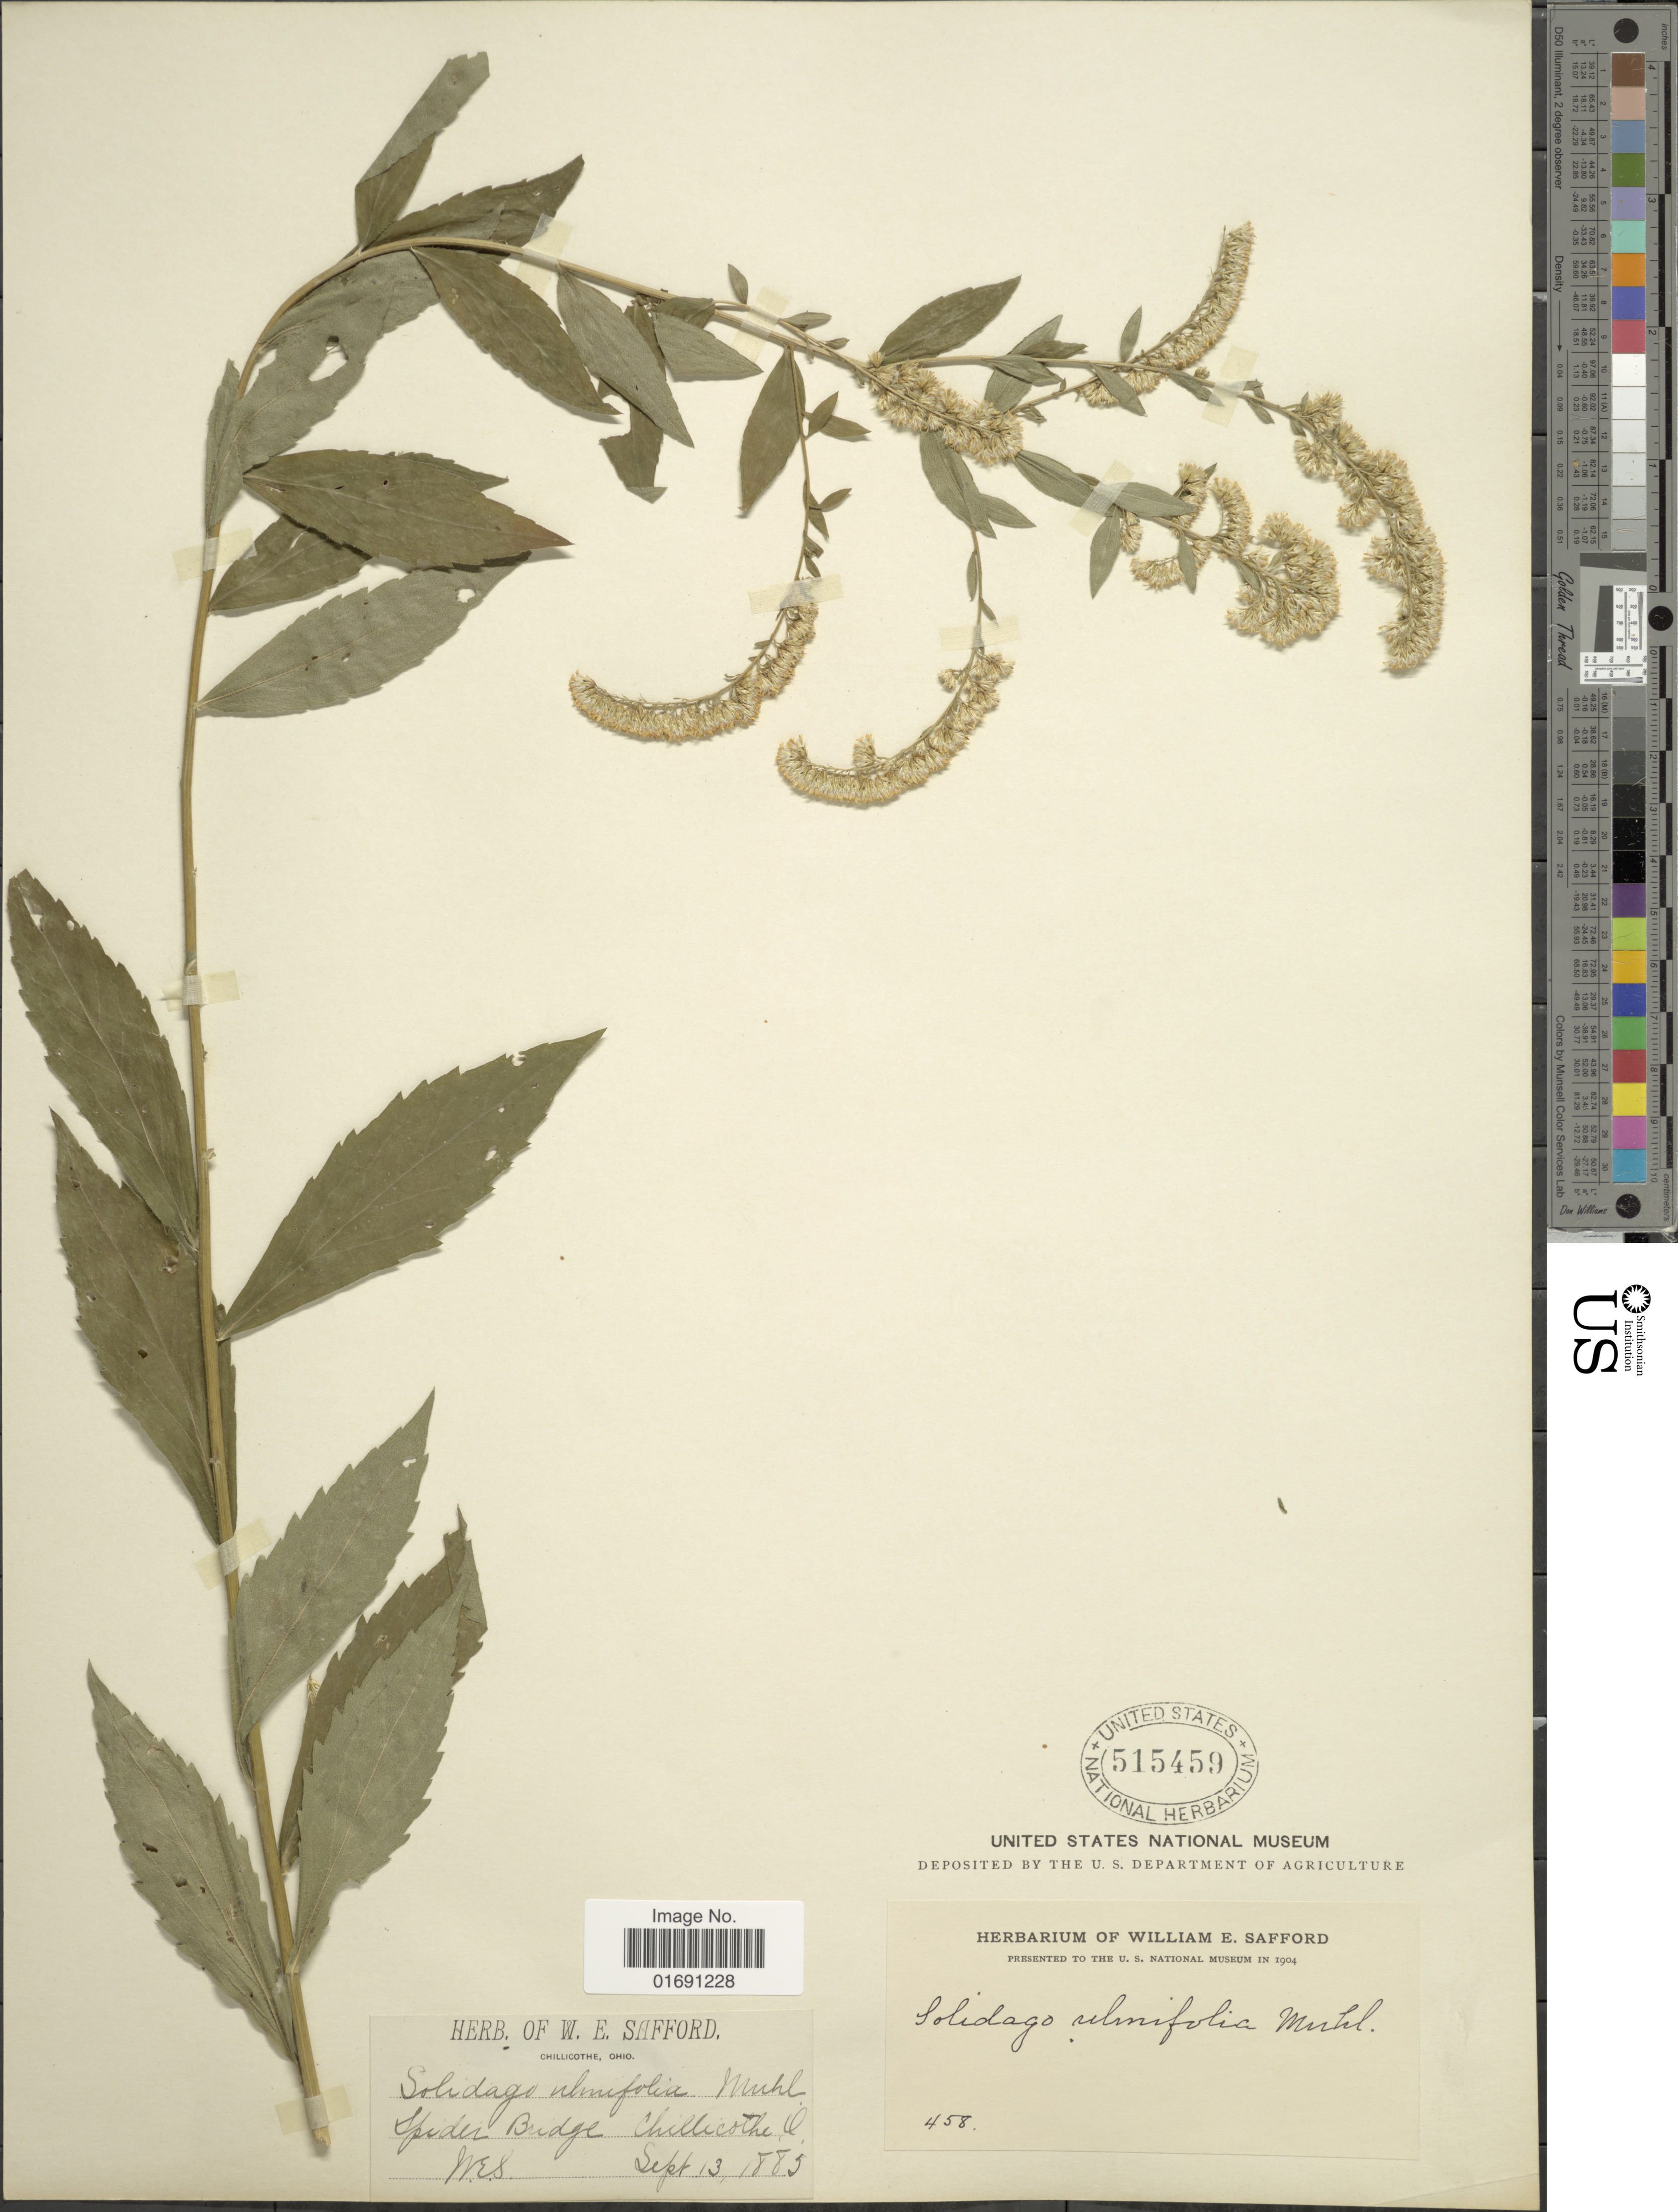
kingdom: Plantae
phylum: Tracheophyta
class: Magnoliopsida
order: Asterales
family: Asteraceae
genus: Solidago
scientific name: Solidago ulmifolia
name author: Muhl. ex Willd.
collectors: W. E. Safford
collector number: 458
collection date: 1885-09-13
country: United States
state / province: Ohio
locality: Spider Bridge, Chillicothe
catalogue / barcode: US 515459